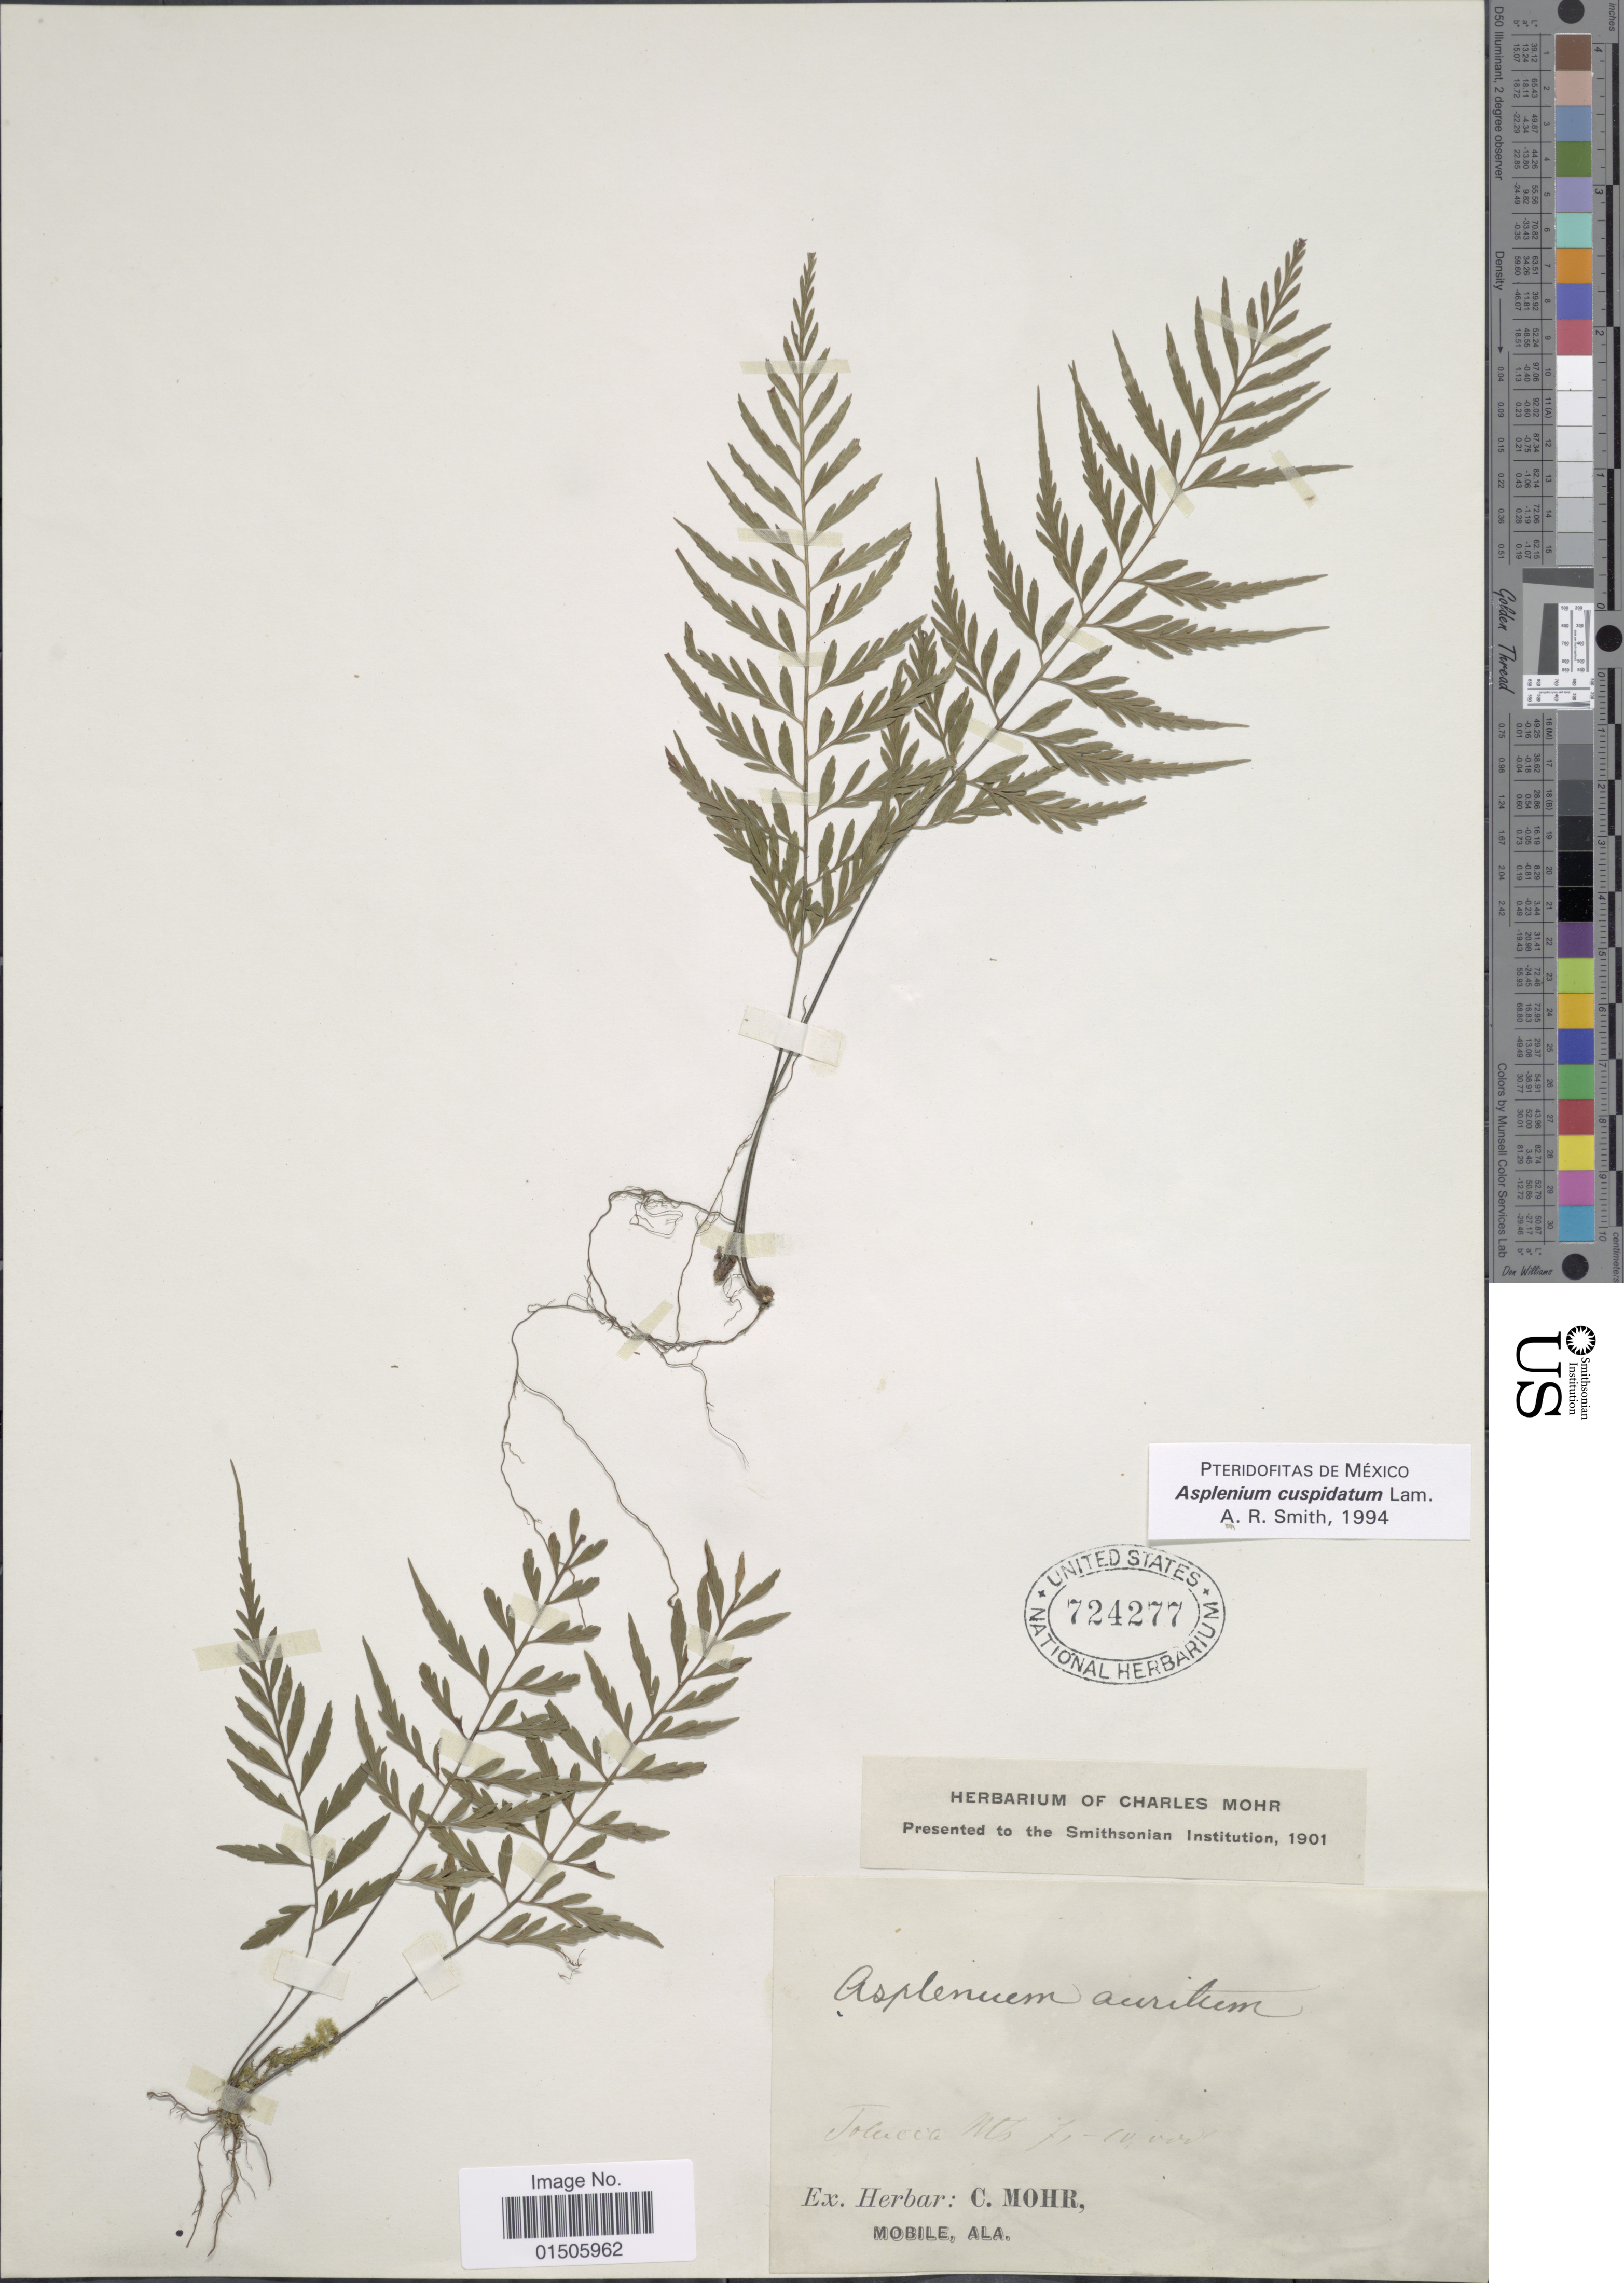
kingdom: Plantae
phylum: Tracheophyta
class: Polypodiopsida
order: Polypodiales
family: Aspleniaceae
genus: Asplenium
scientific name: Asplenium cuspidatum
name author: Lam.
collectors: ex herb. Charles Mohr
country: Mexico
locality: Toluccia Mts.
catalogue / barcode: US 724277